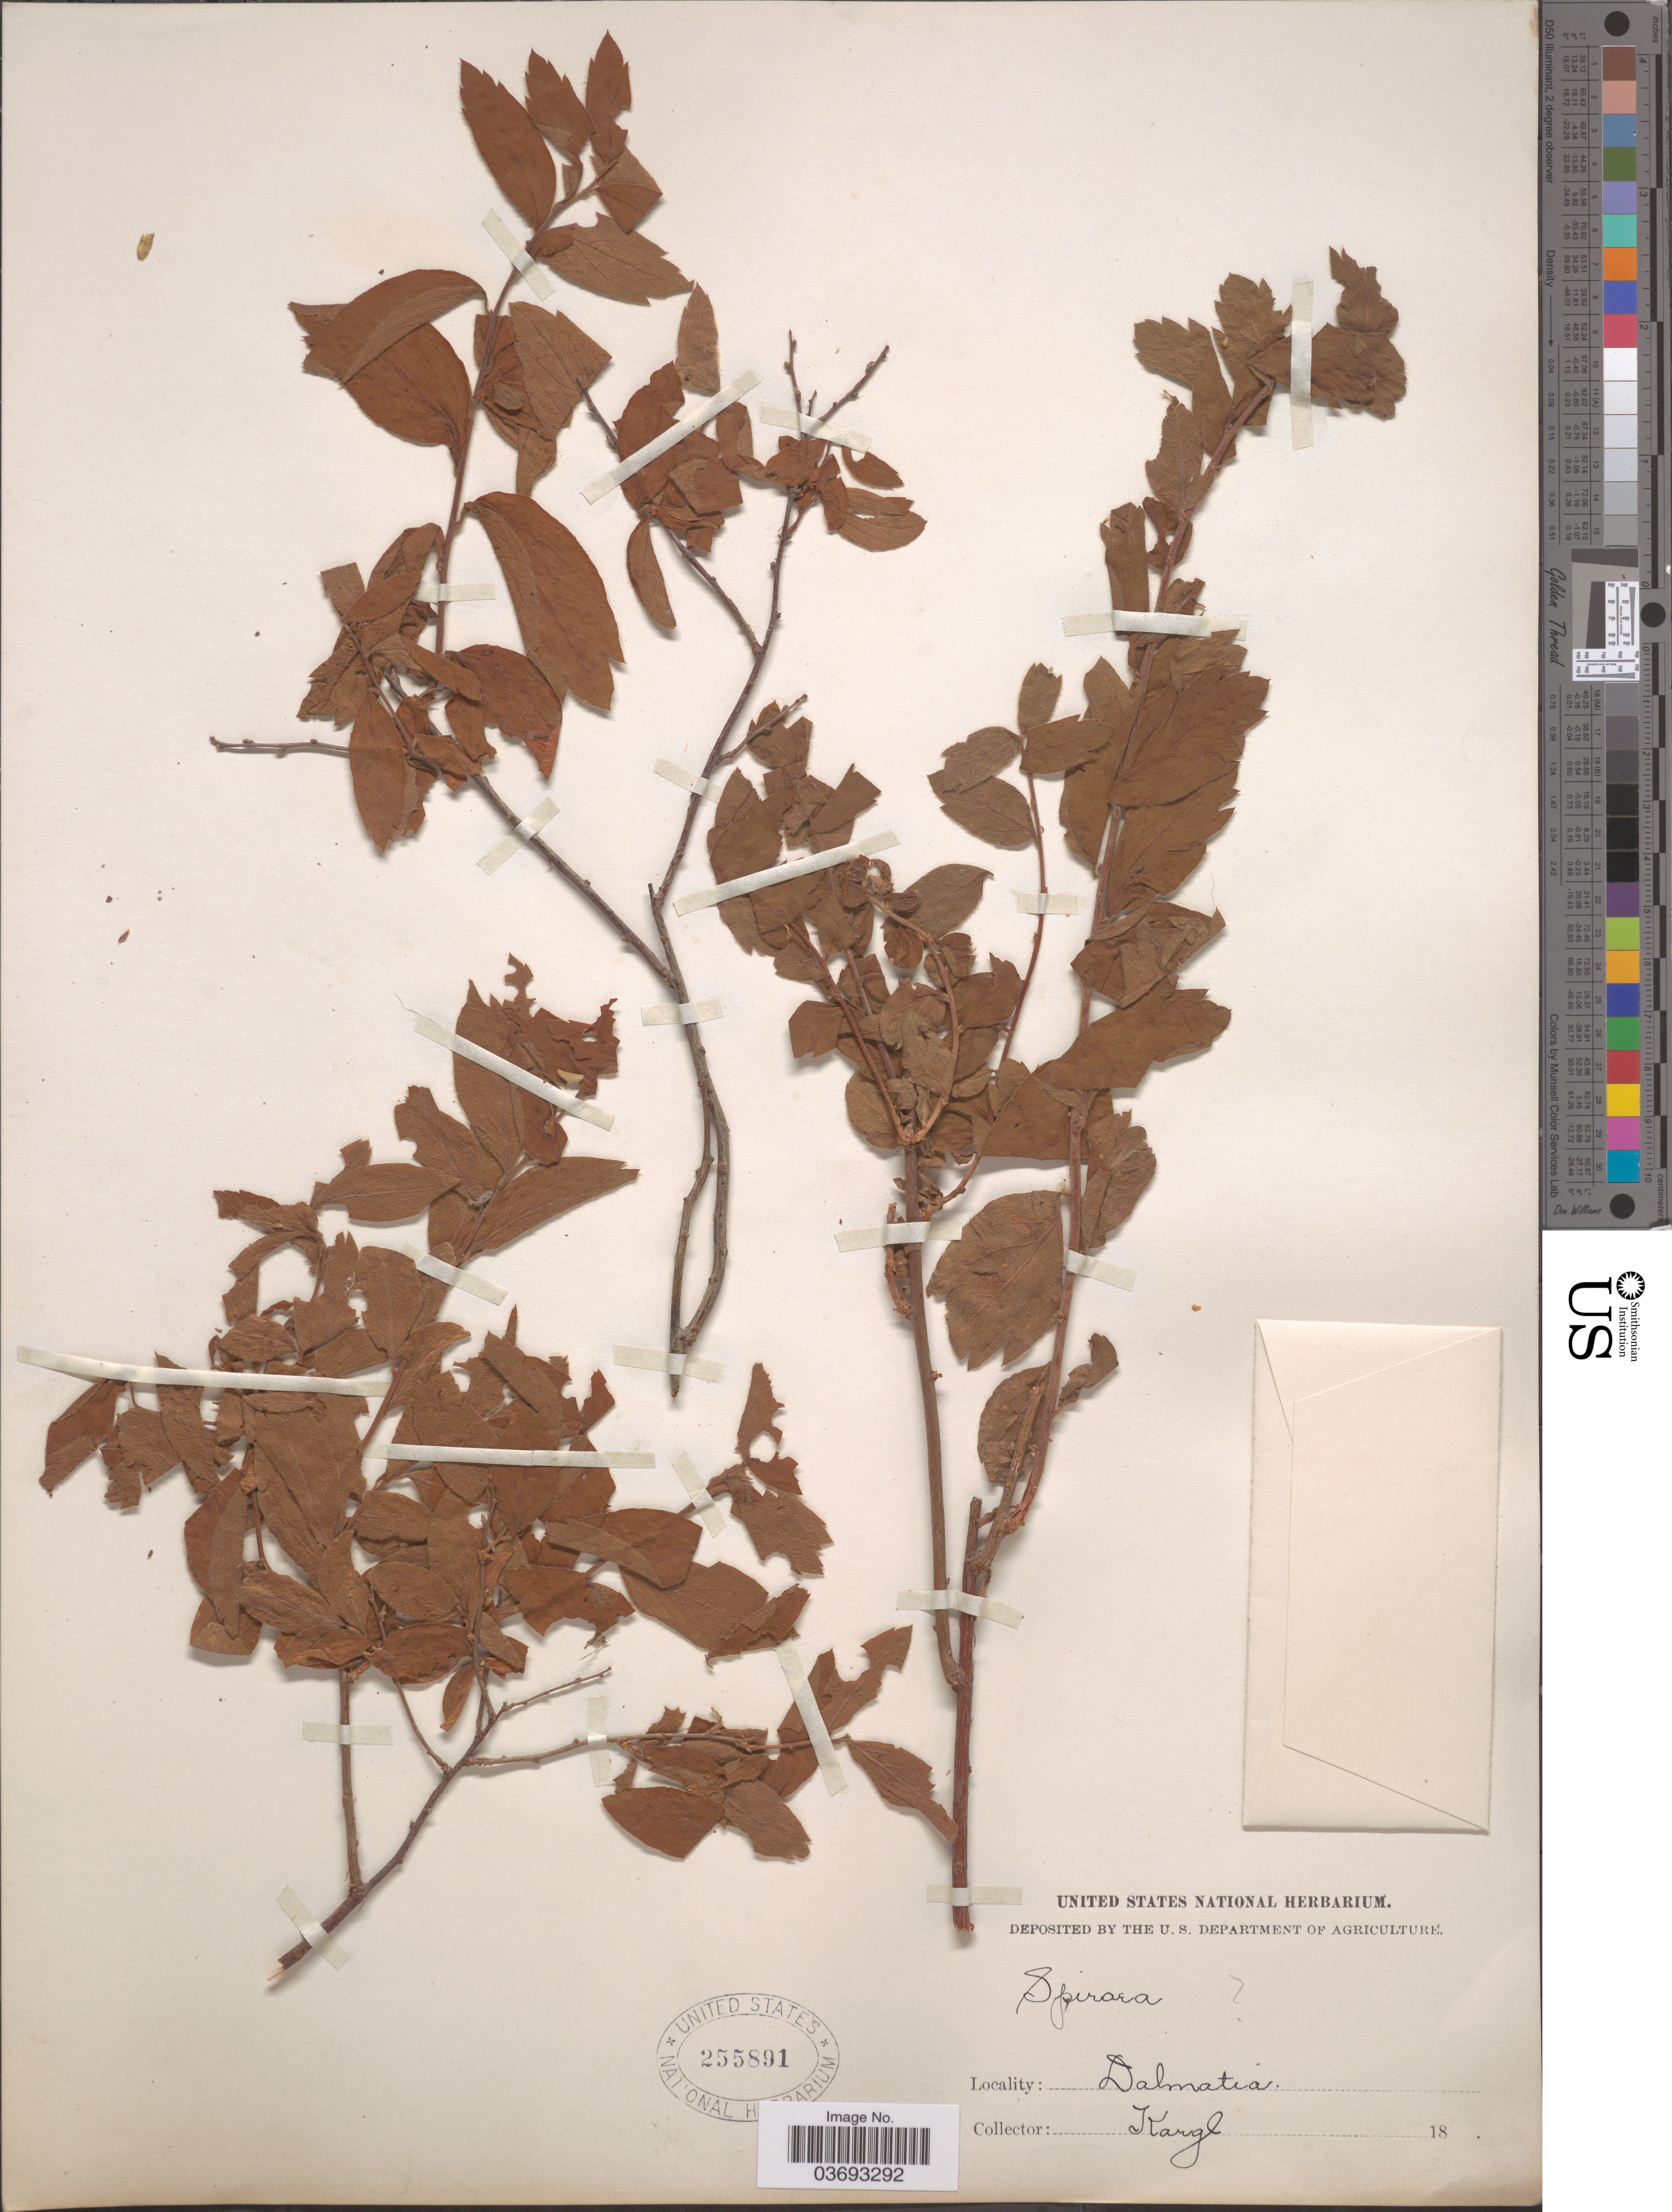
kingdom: Plantae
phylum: Tracheophyta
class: Magnoliopsida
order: Rosales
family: Rosaceae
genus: Spiraea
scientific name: Spiraea sp.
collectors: Kargl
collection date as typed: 18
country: Croatia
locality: Dalmatia.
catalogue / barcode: US 255891